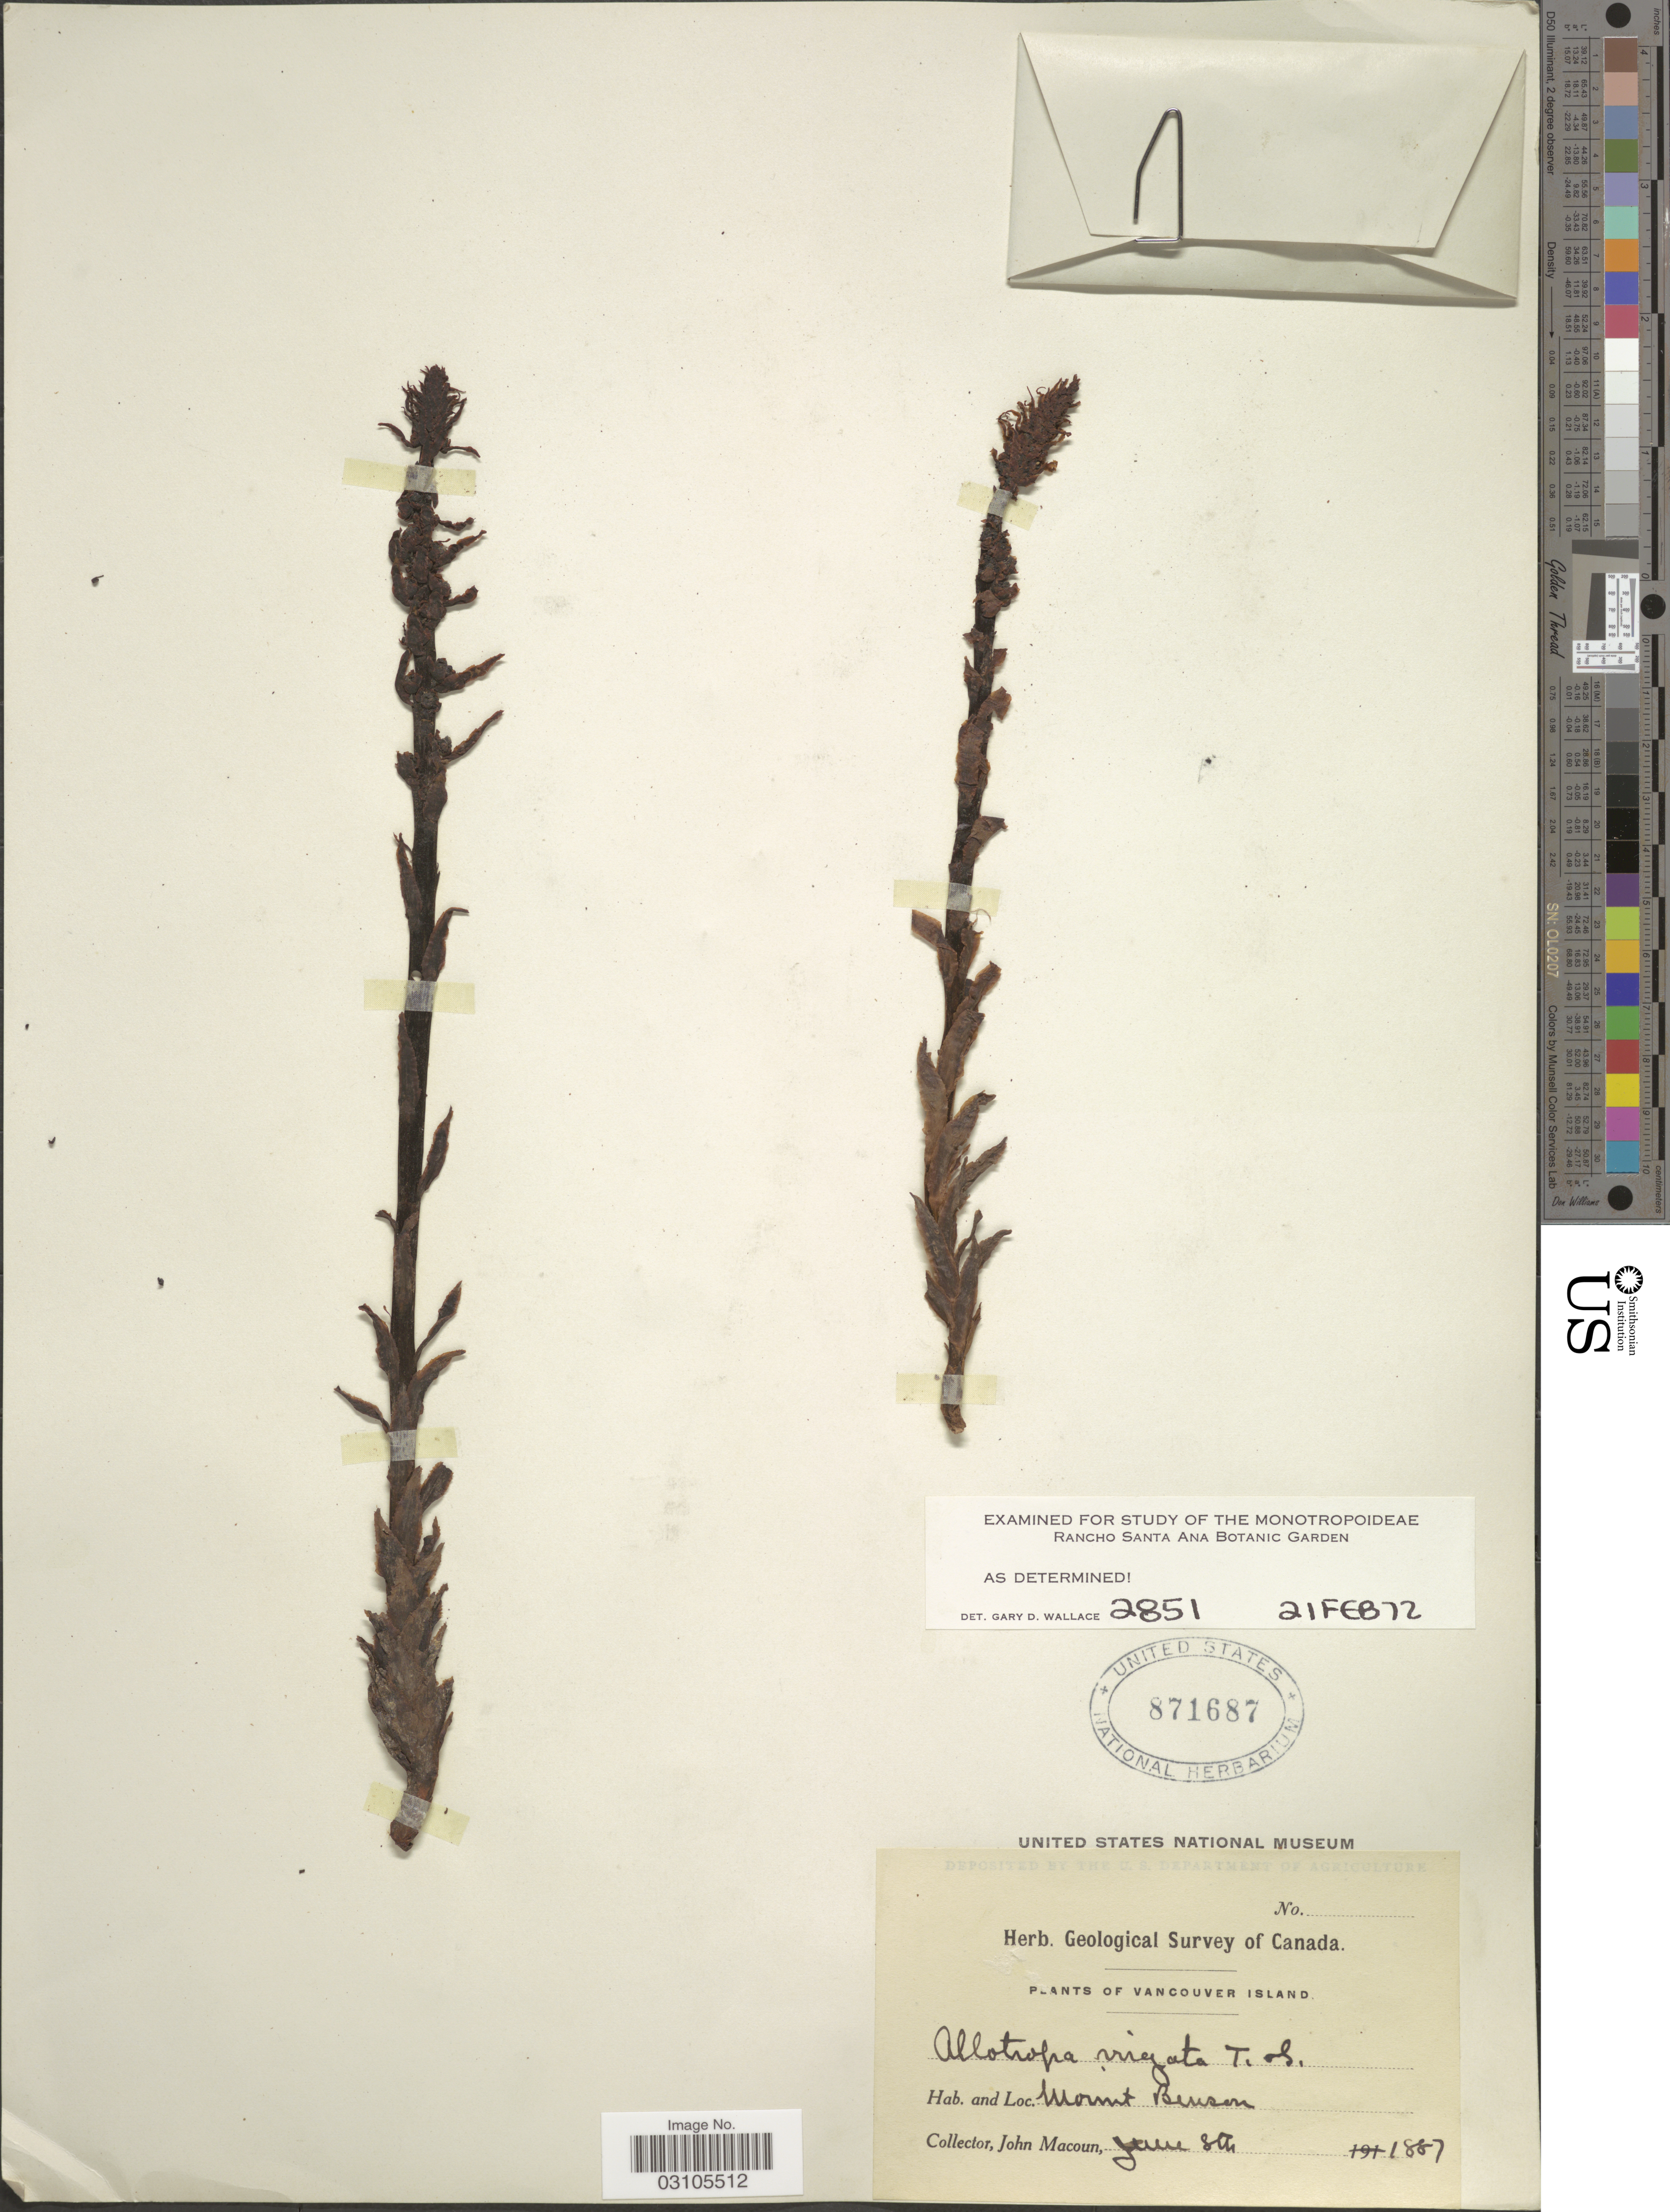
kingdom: Plantae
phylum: Tracheophyta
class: Magnoliopsida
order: Ericales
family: Ericaceae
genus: Allotropa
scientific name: Allotropa virgata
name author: Torr. & A. Gray ex A. Gray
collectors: J. Macoun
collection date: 1887-06-08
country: Canada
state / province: British Columbia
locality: Vancouver Island. Mount Benson.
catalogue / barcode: US 871687